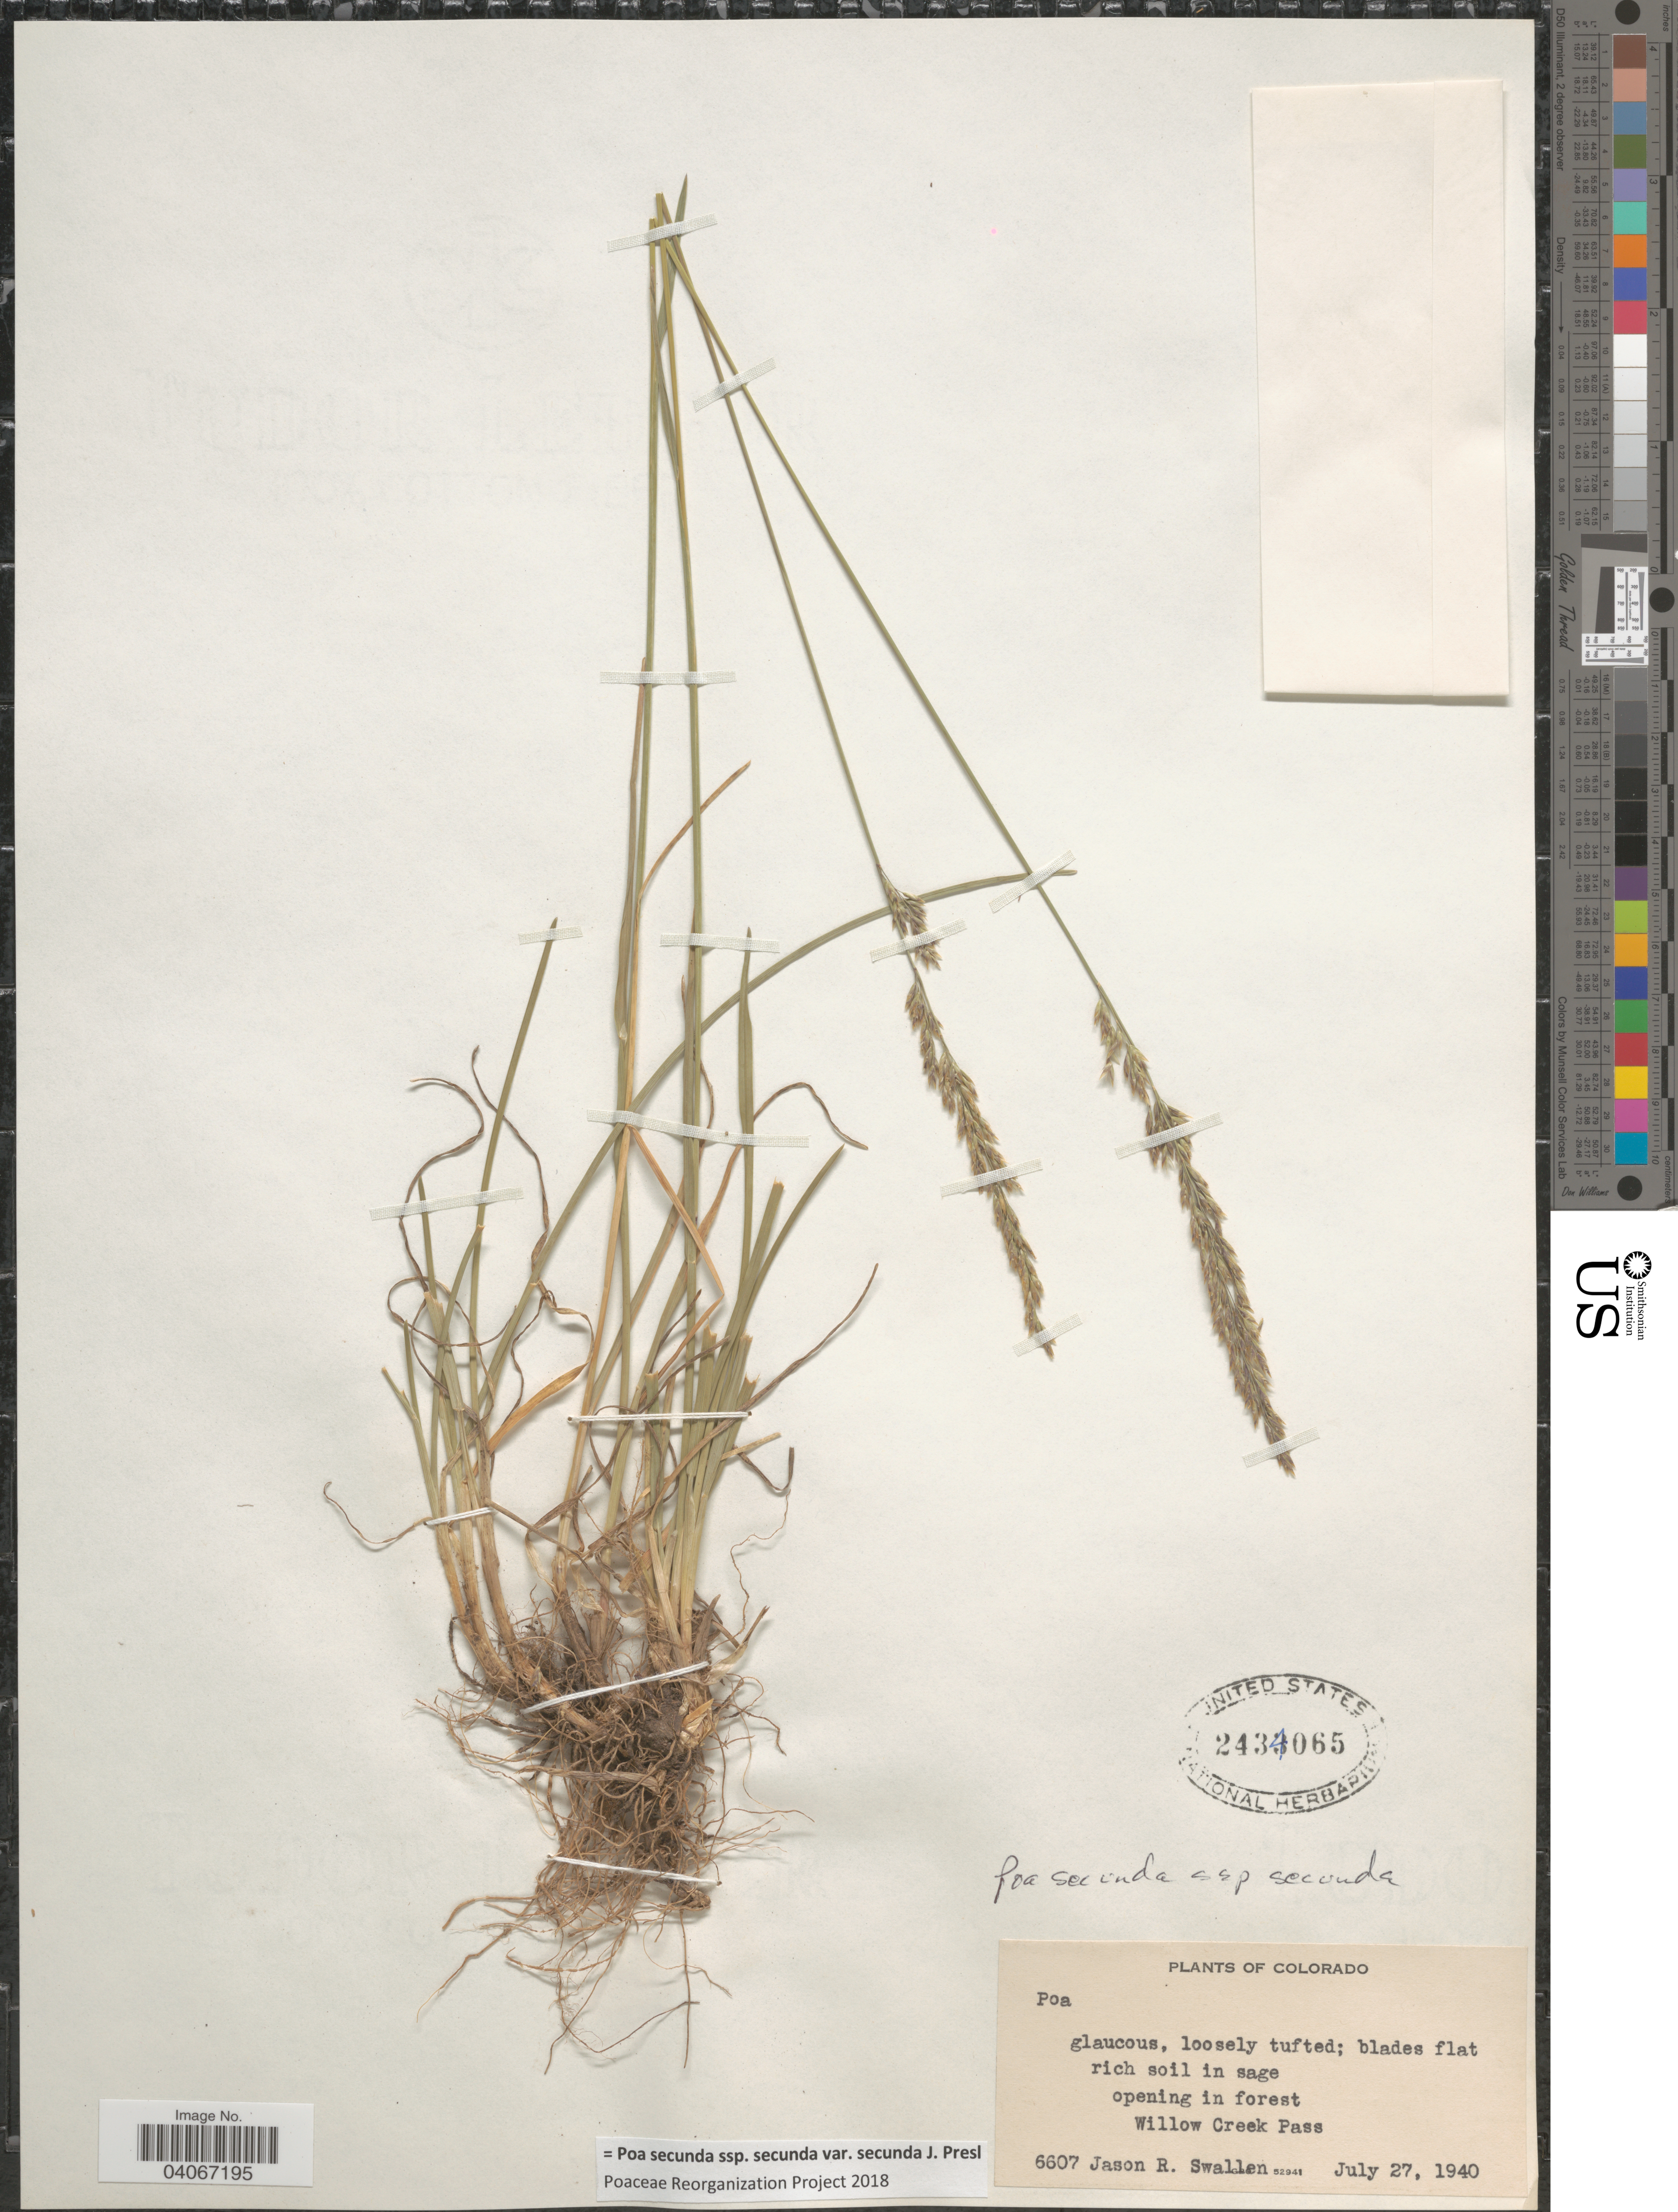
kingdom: Plantae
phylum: Tracheophyta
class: Liliopsida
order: Poales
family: Poaceae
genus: Poa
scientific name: Poa secunda subsp. secunda var. secunda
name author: J. Presl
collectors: J. R. Swallen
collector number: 6607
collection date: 1940-07-27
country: United States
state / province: Colorado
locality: Willow Creek Pass.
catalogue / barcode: US 2434065